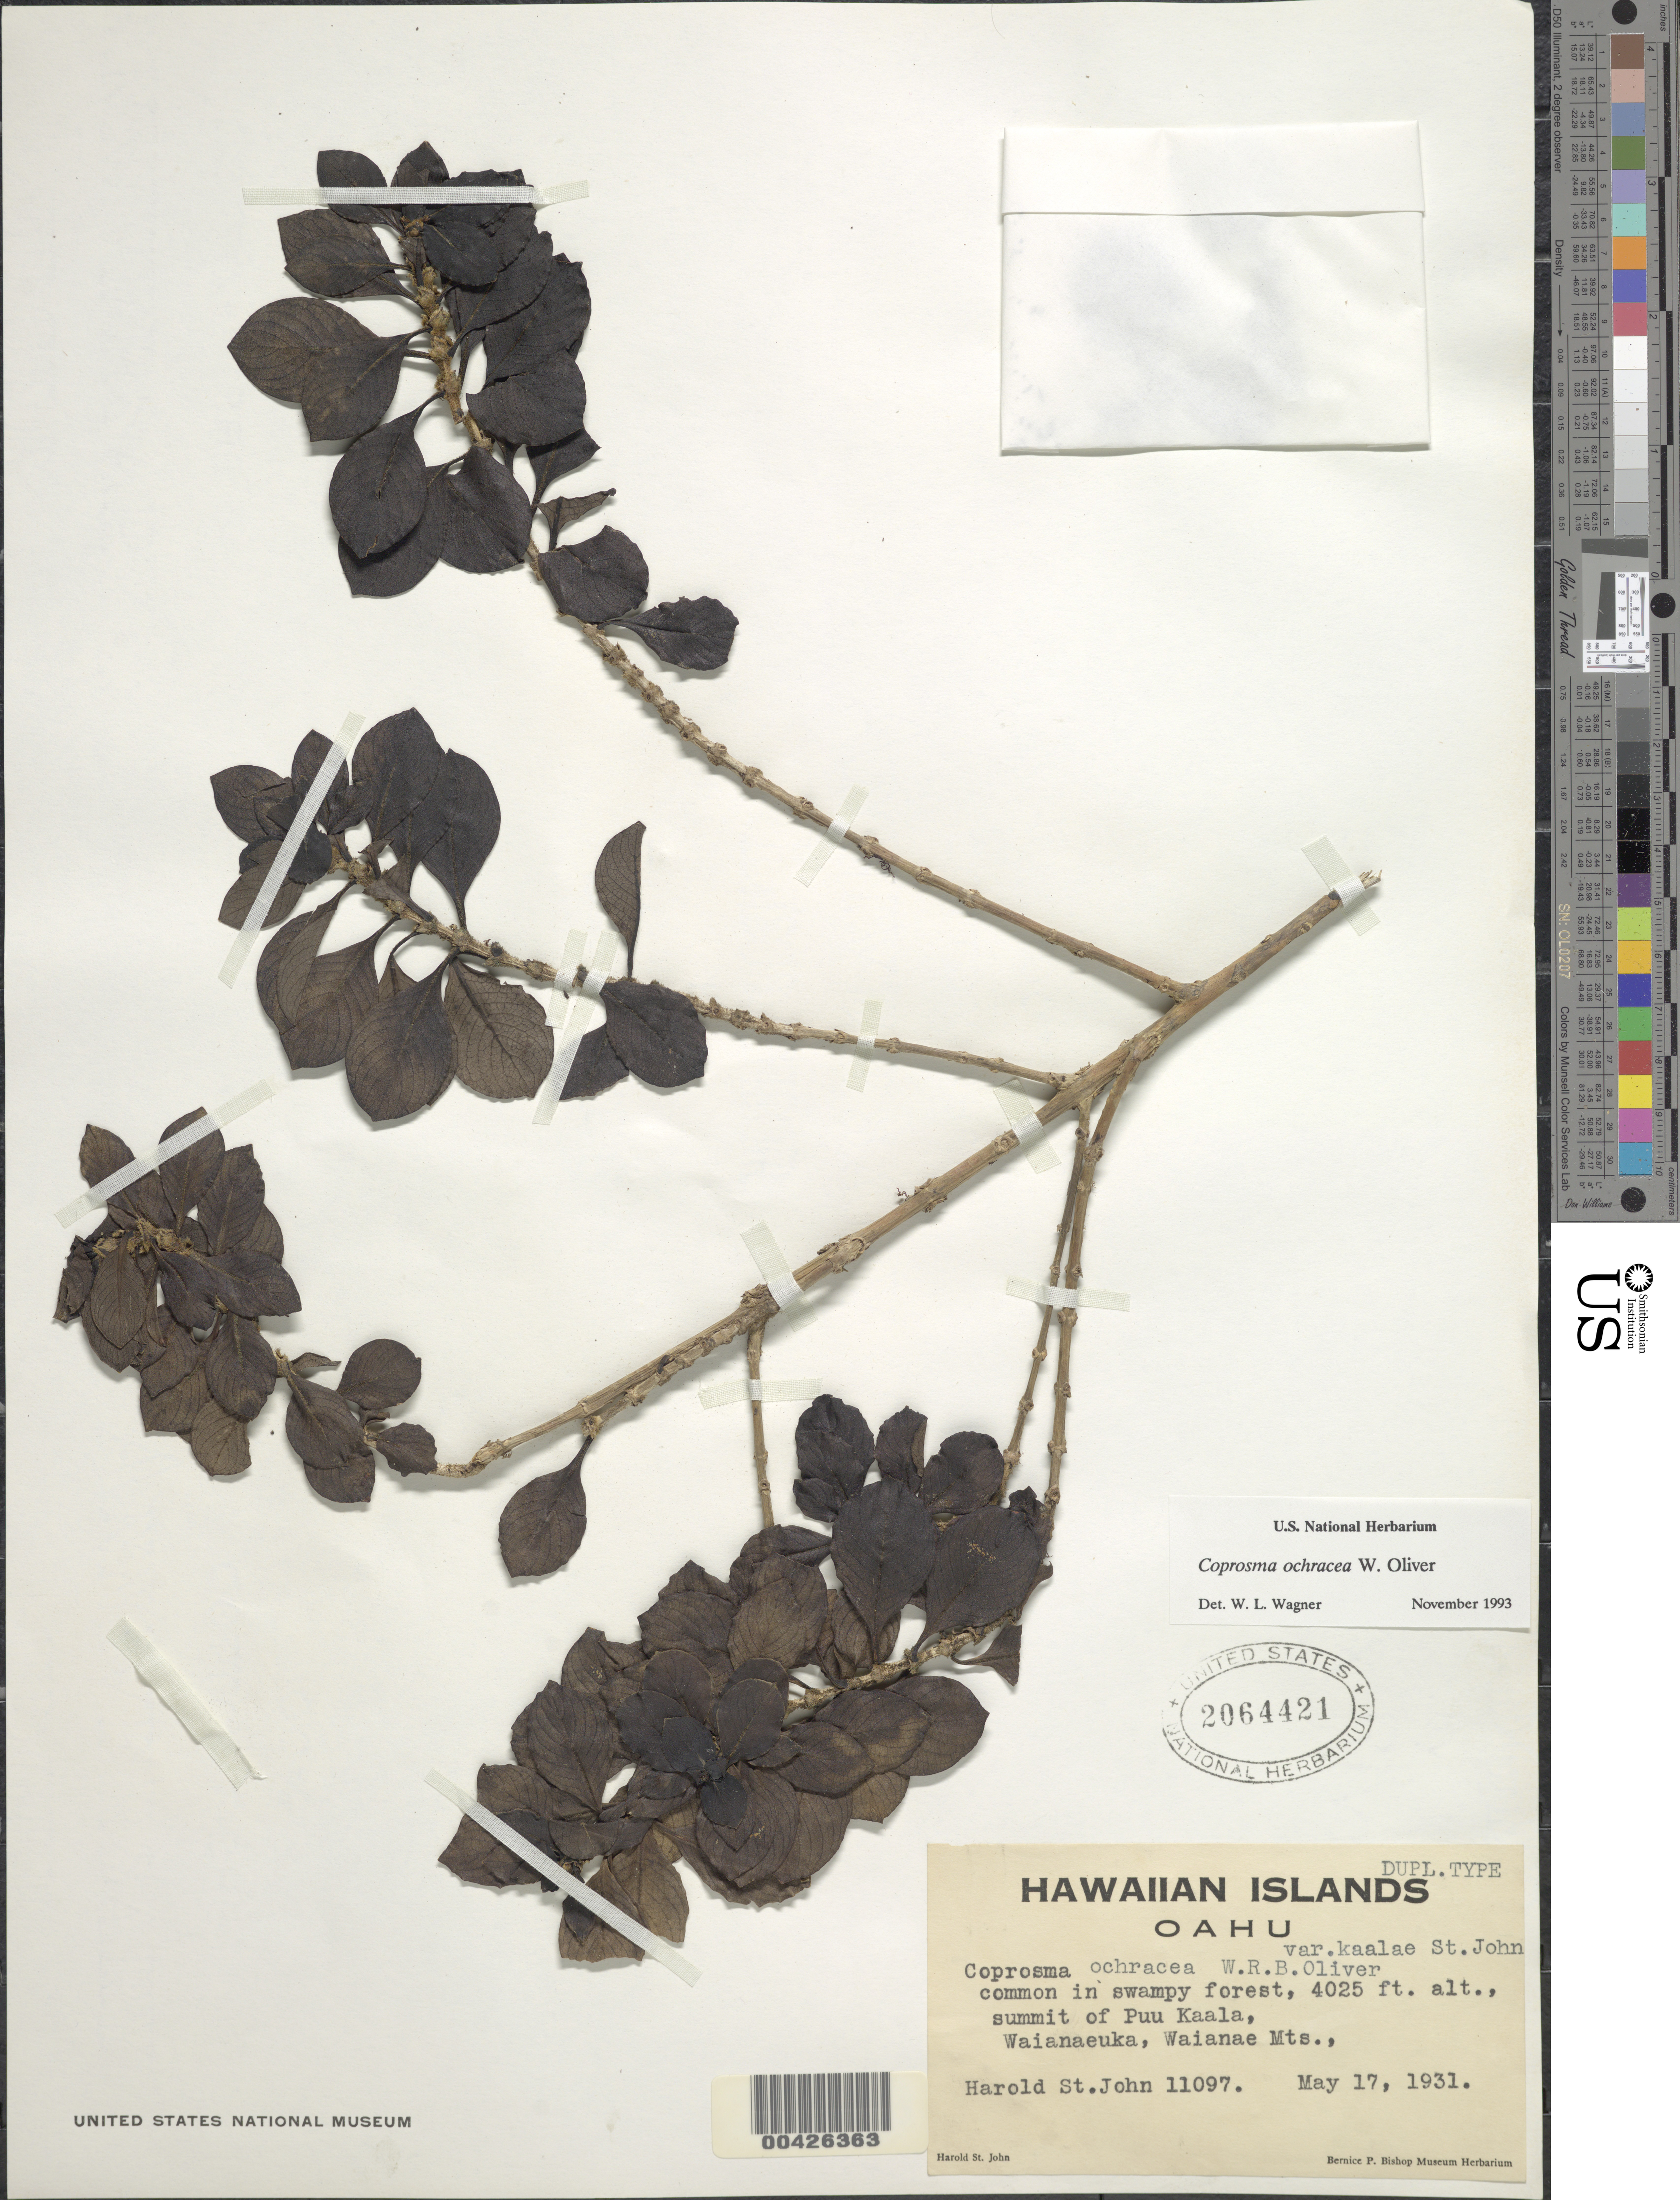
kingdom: Plantae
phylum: Tracheophyta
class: Magnoliopsida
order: Gentianales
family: Rubiaceae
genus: Coprosma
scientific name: Coprosma ochracea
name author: W.R.B. Oliv.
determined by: Wagner, W. L., (BOT), Smithsonian Institution - National Museum of Natural History (UNITED STATES)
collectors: H. St. John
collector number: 11097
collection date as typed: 17 May 1931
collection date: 1931-05-17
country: United States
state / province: Hawaii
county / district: Honolulu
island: Oahu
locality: Summit of Puu Kaala, Waianaeuka, Waianae Mts.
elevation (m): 1227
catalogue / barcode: US 2064421